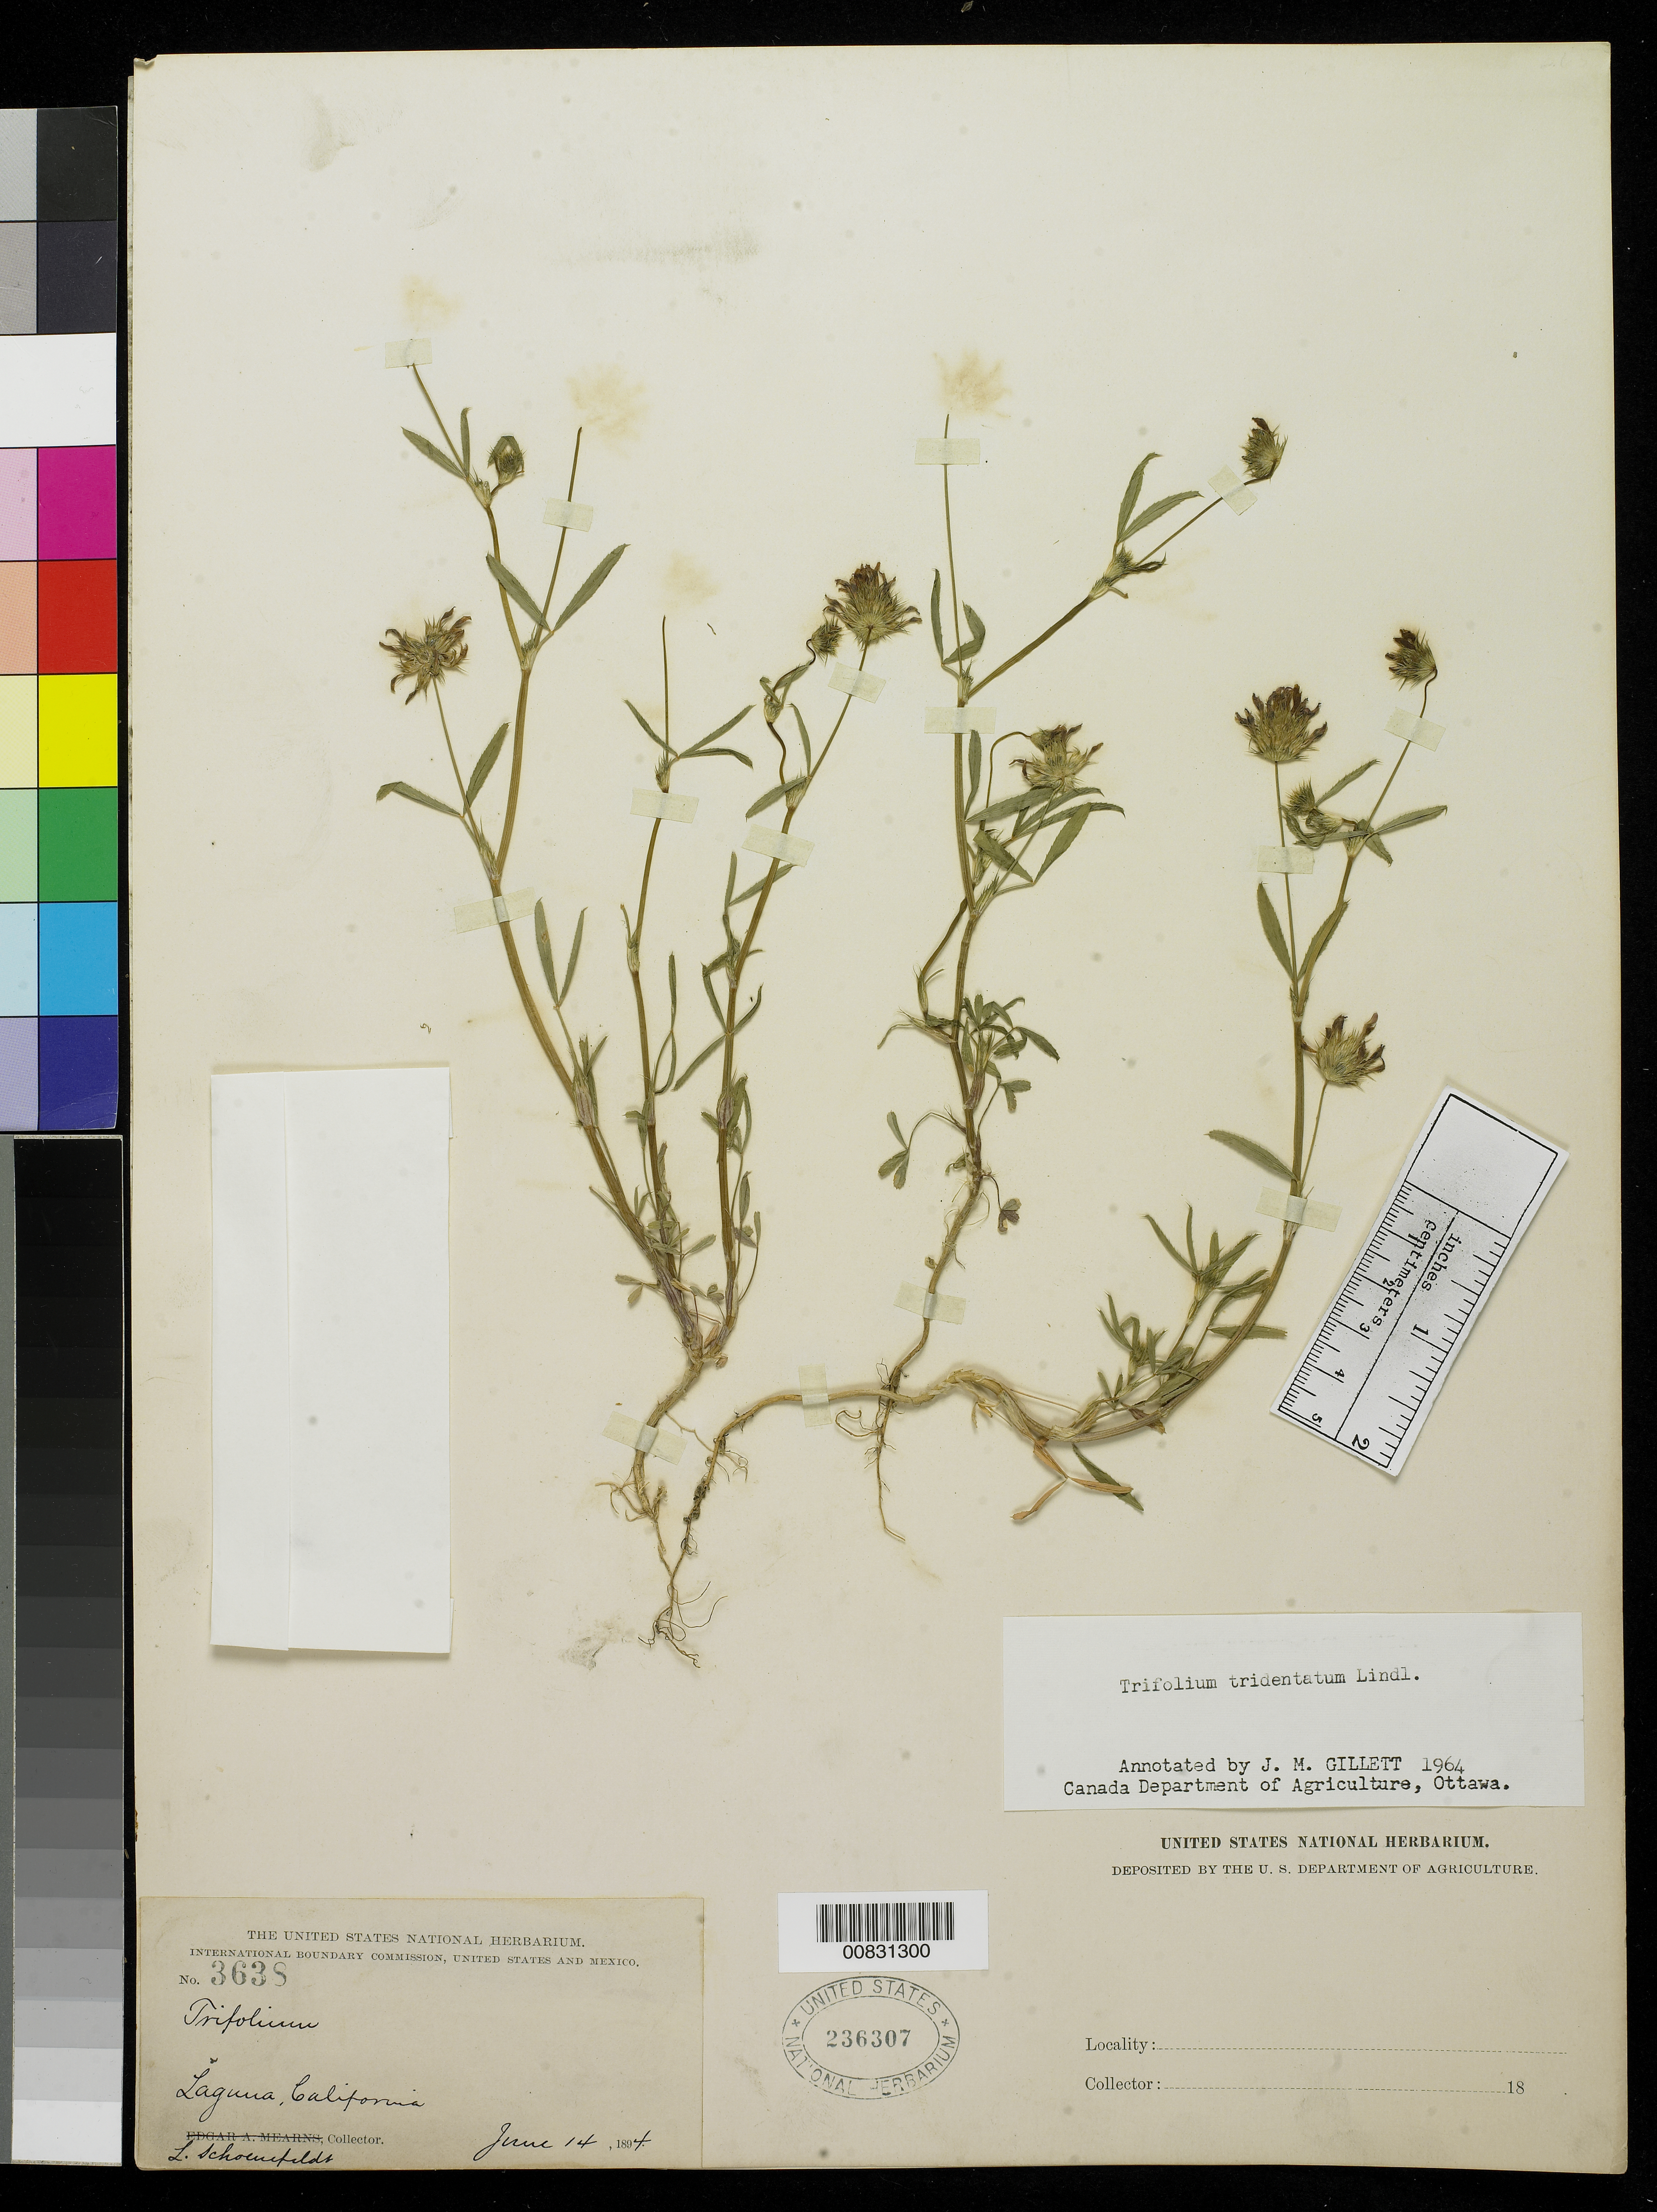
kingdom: Plantae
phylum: Tracheophyta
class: Magnoliopsida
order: Fabales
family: Fabaceae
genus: Trifolium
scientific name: Trifolium tridentatum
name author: Lindl.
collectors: L. Schoenfeldt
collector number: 3638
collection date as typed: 14 Jun 1894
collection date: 1894-06-14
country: United States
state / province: California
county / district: Orange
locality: Laguna, California.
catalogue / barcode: US 236307